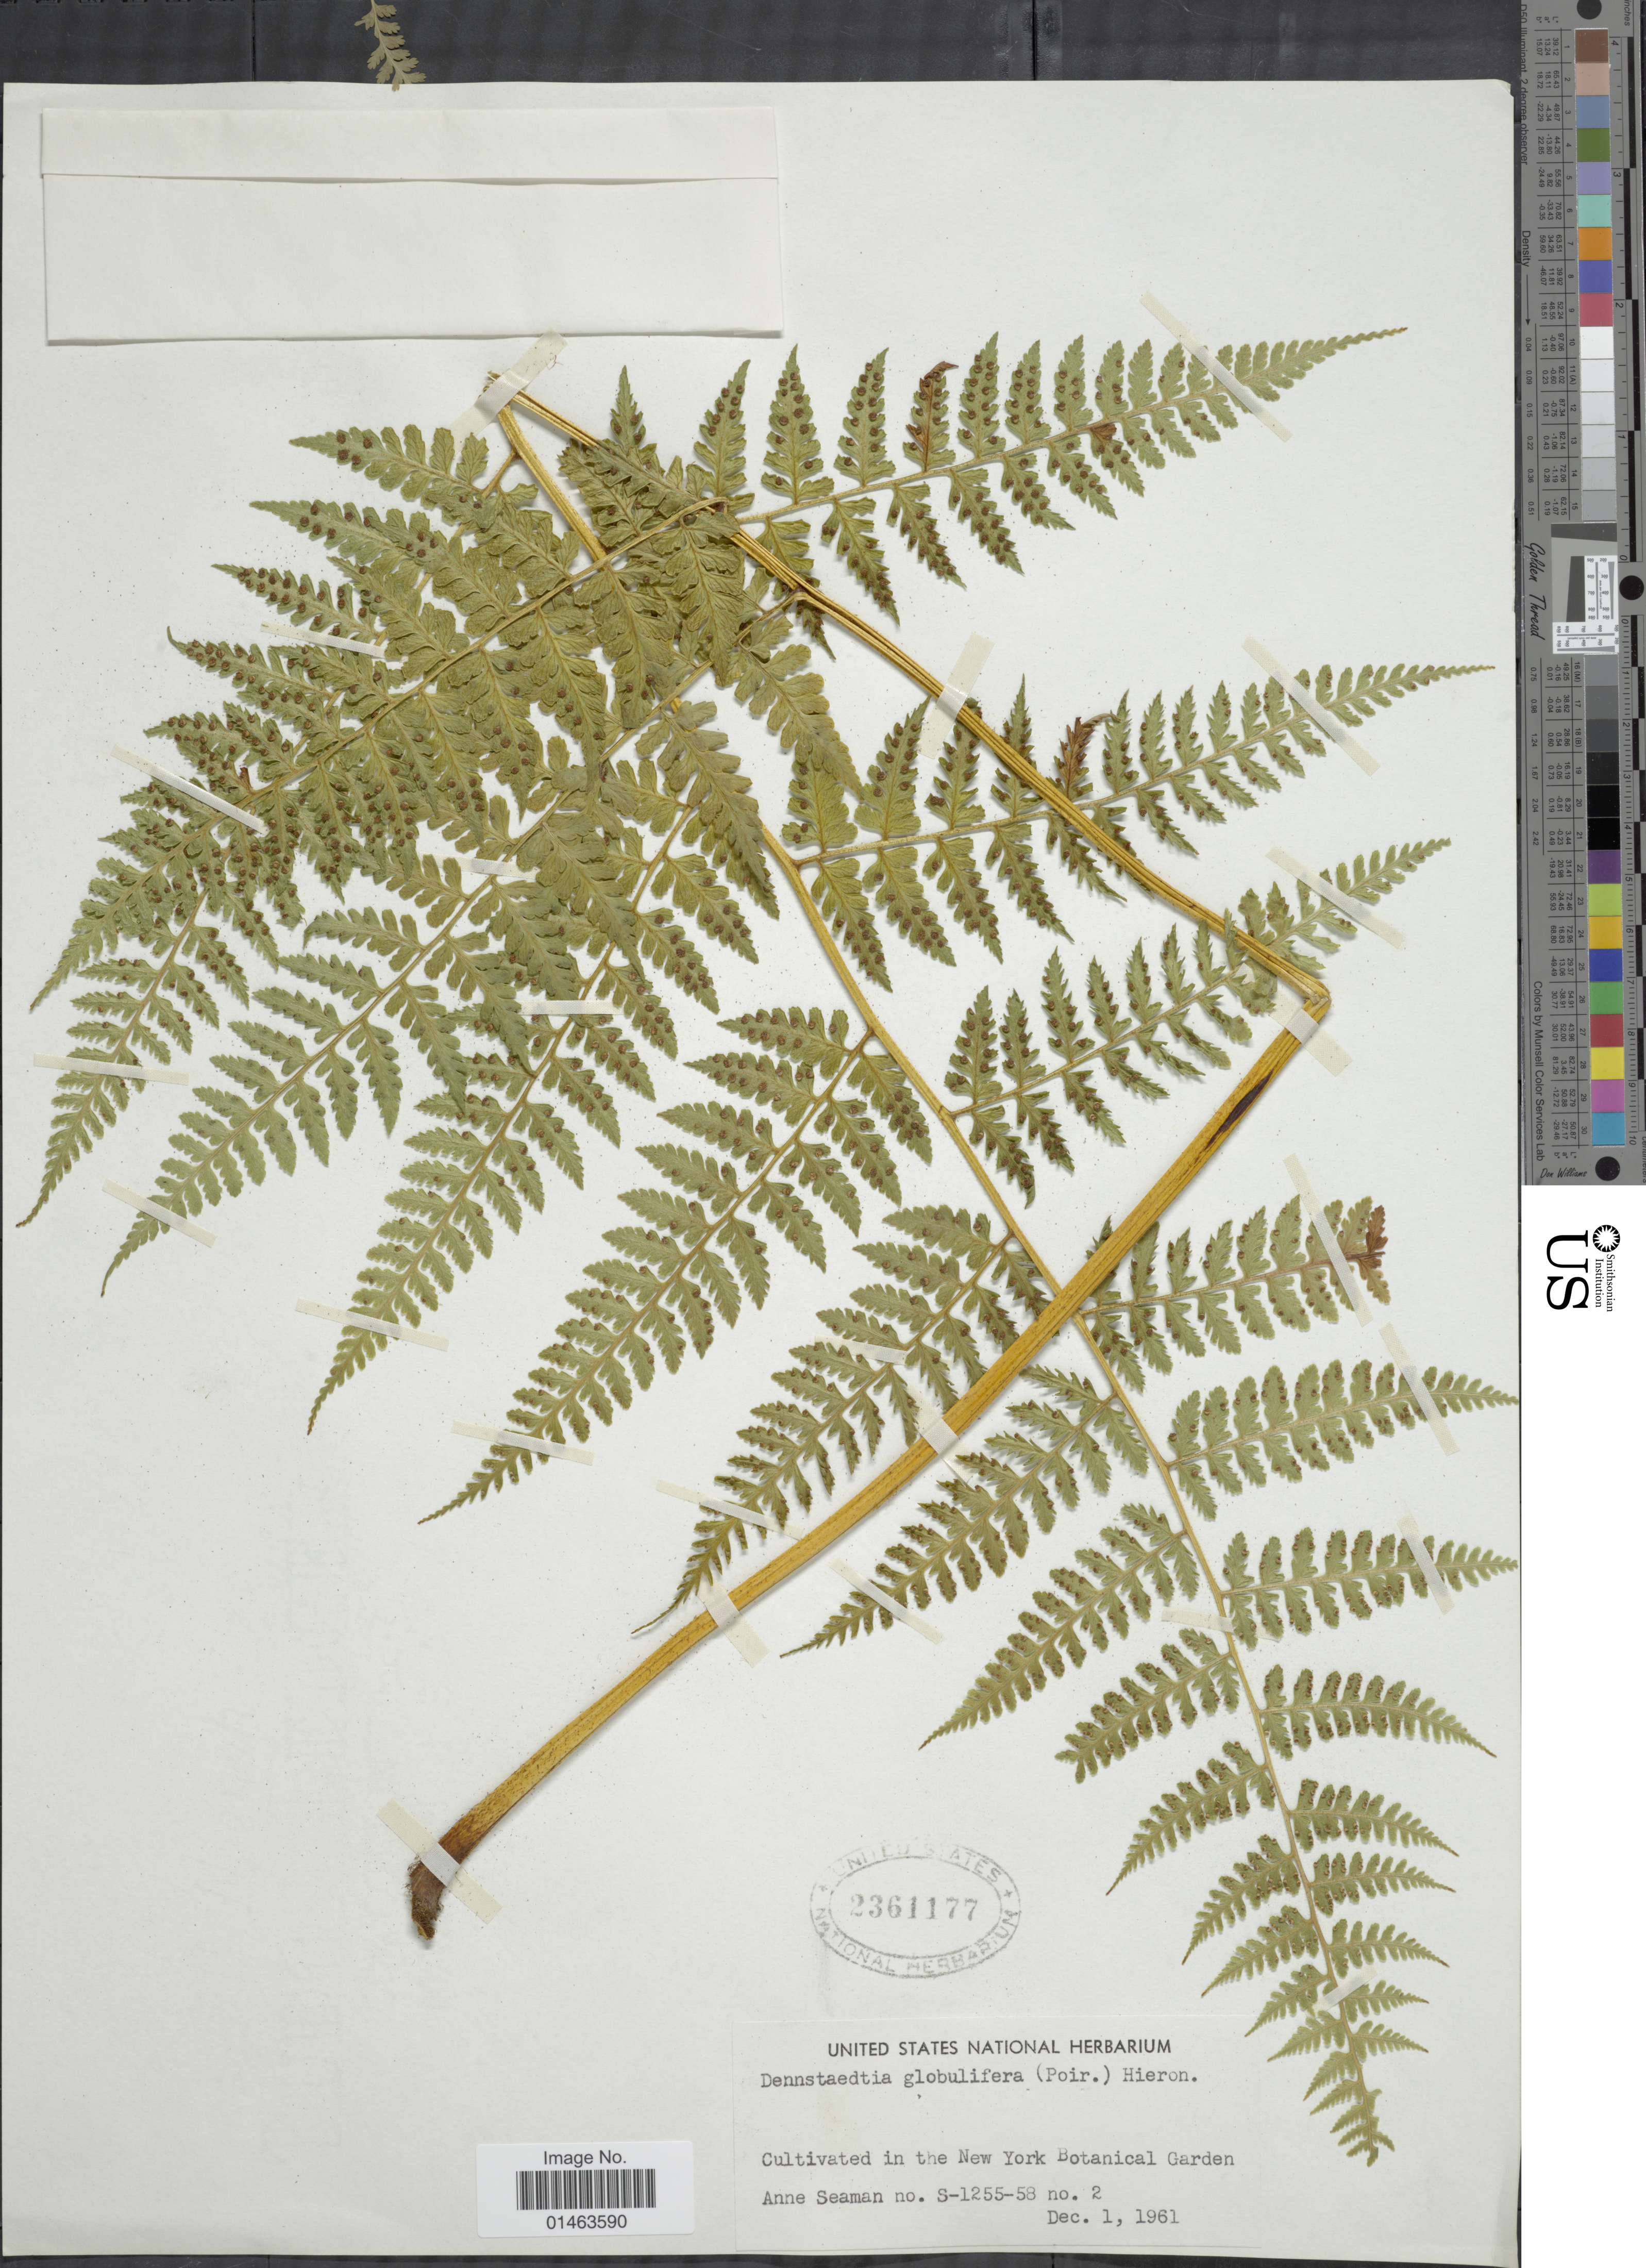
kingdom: Plantae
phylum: Tracheophyta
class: Polypodiopsida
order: Polypodiales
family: Dennstaedtiaceae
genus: Dennstaedtia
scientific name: Dennstaedtia globulifera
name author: (Poir.) Hieron.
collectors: A. Seaman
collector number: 2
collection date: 1961-12-01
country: United States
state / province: New York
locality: New York Bot. Gard., S-1255-58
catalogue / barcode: US 236117